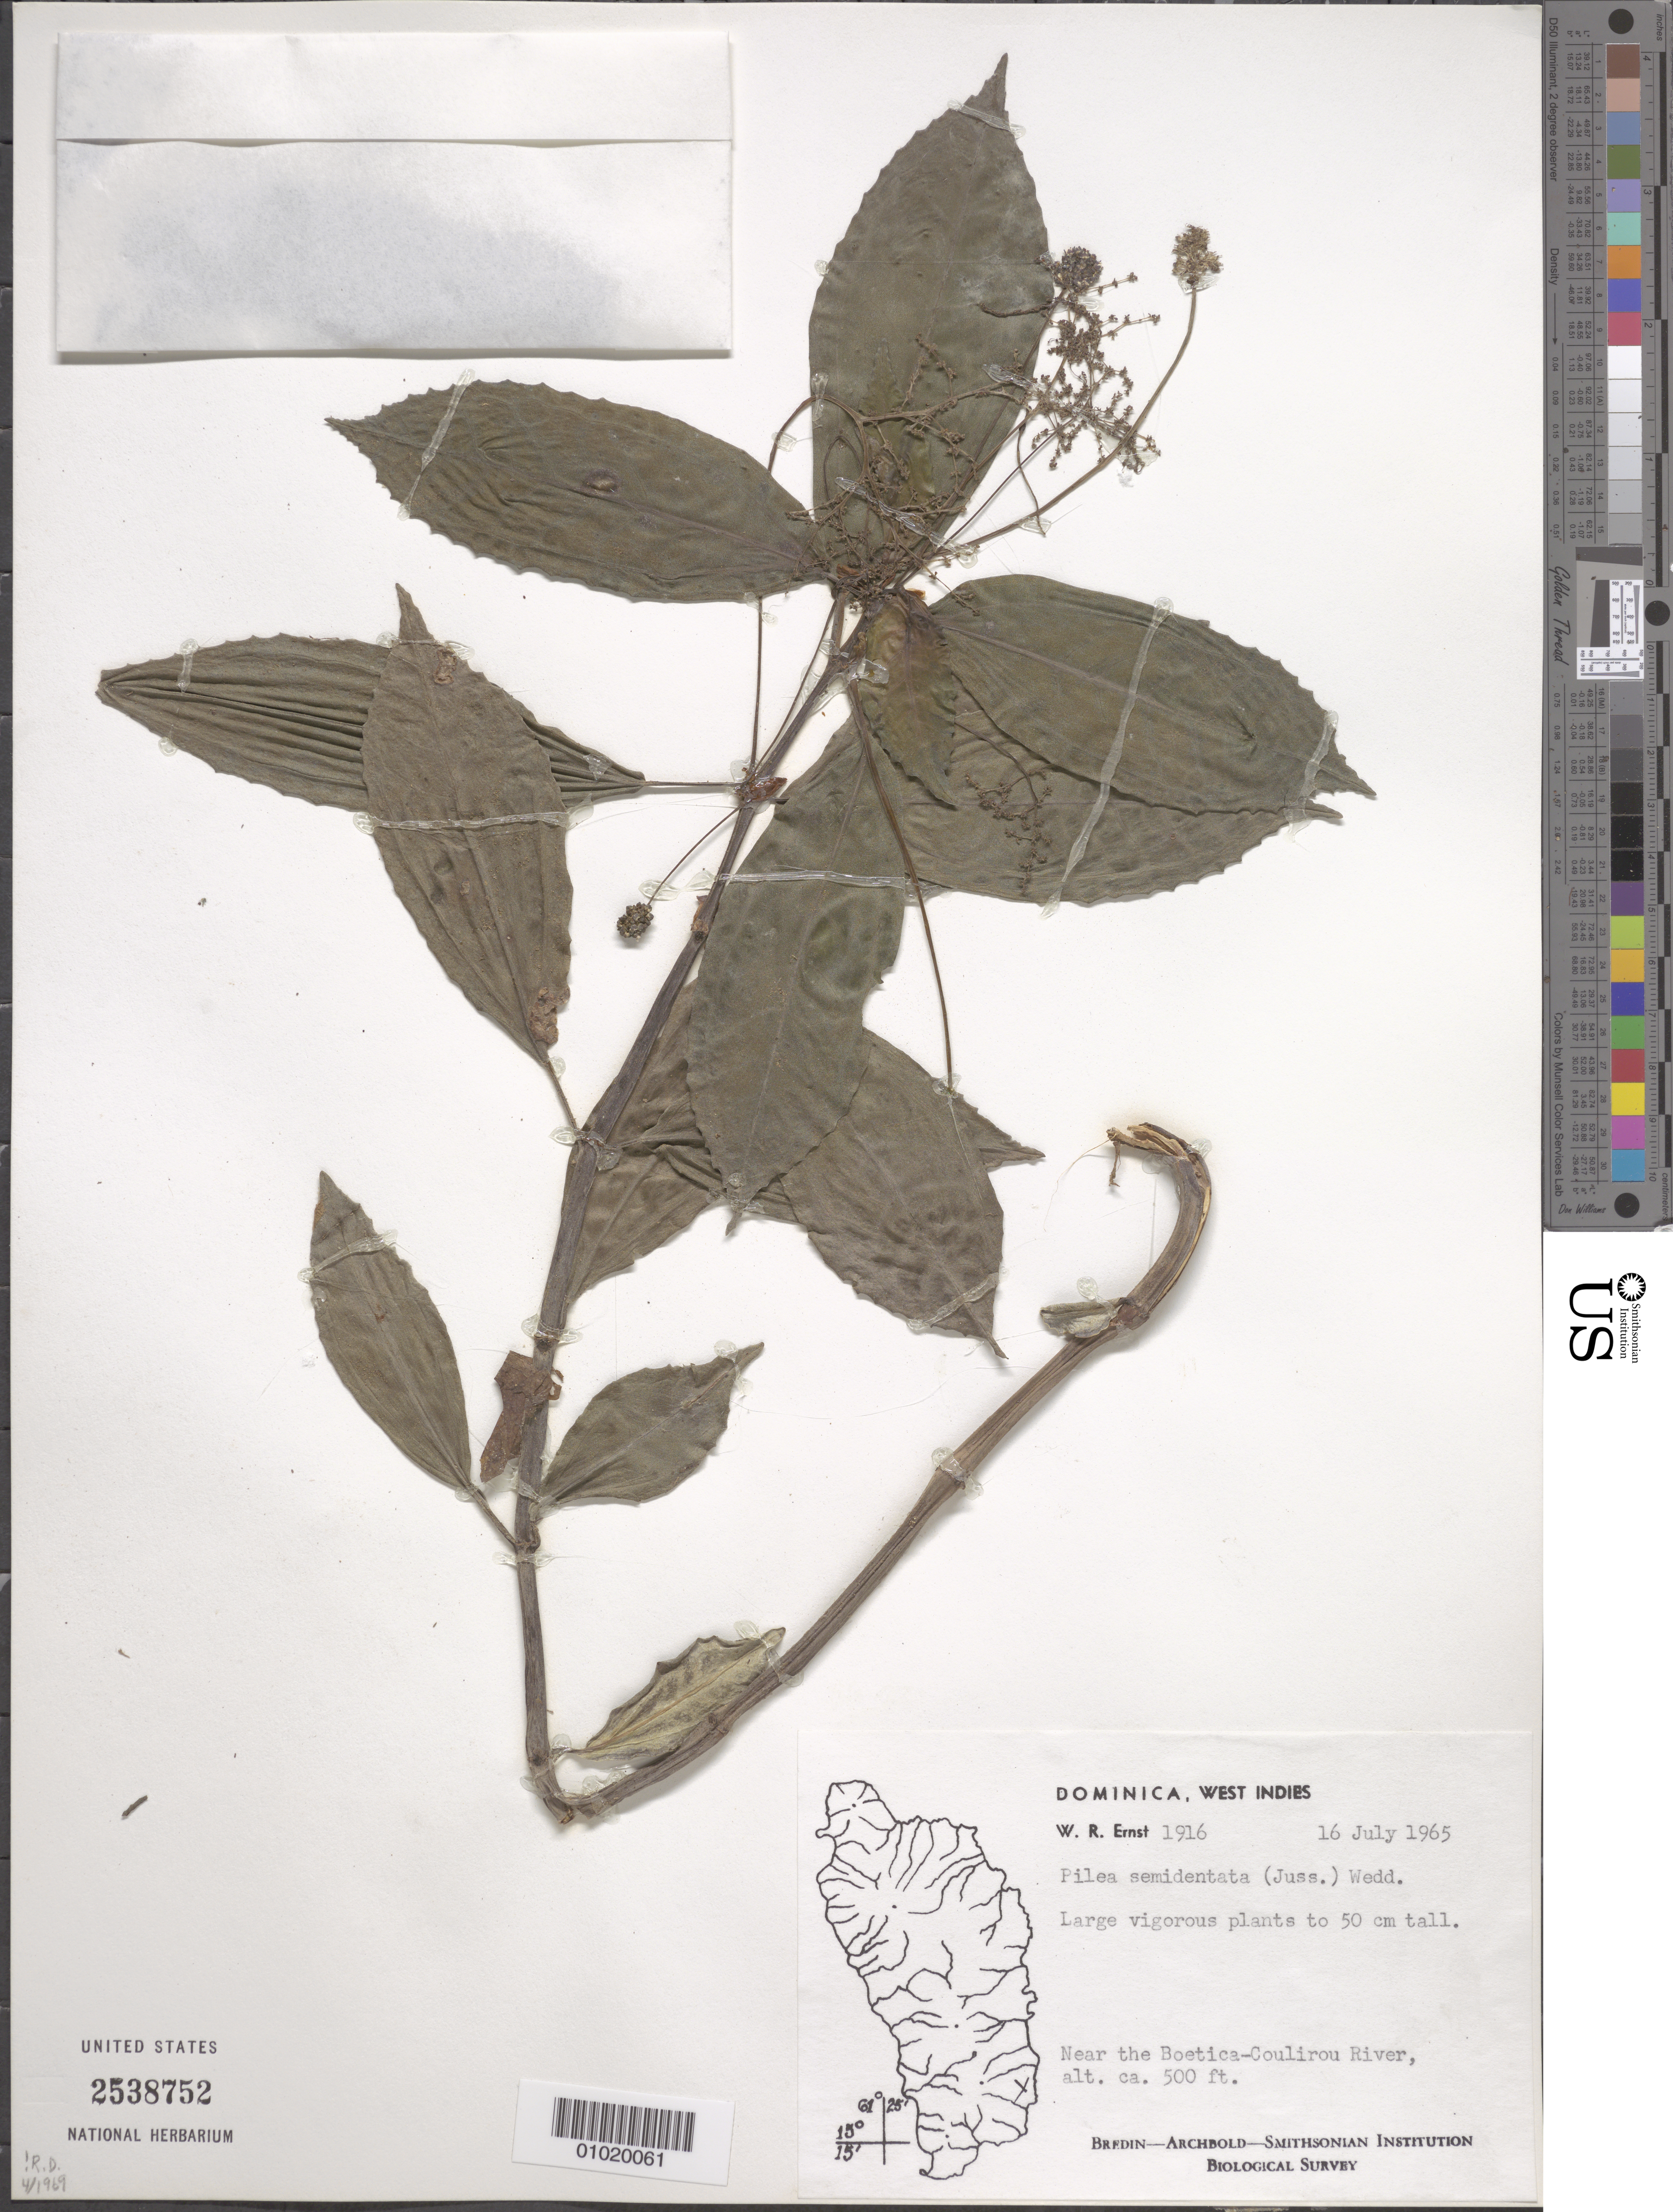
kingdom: Plantae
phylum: Tracheophyta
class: Magnoliopsida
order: Rosales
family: Urticaceae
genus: Pilea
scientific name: Pilea semidentata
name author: (Juss. ex Poir.) Wedd.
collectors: W. R. Ernst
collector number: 1916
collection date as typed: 16 Jul 1965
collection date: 1965-07-16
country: Dominica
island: Dominica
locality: Near the Boetica-Coulirou River.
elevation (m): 152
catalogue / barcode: US 2538752